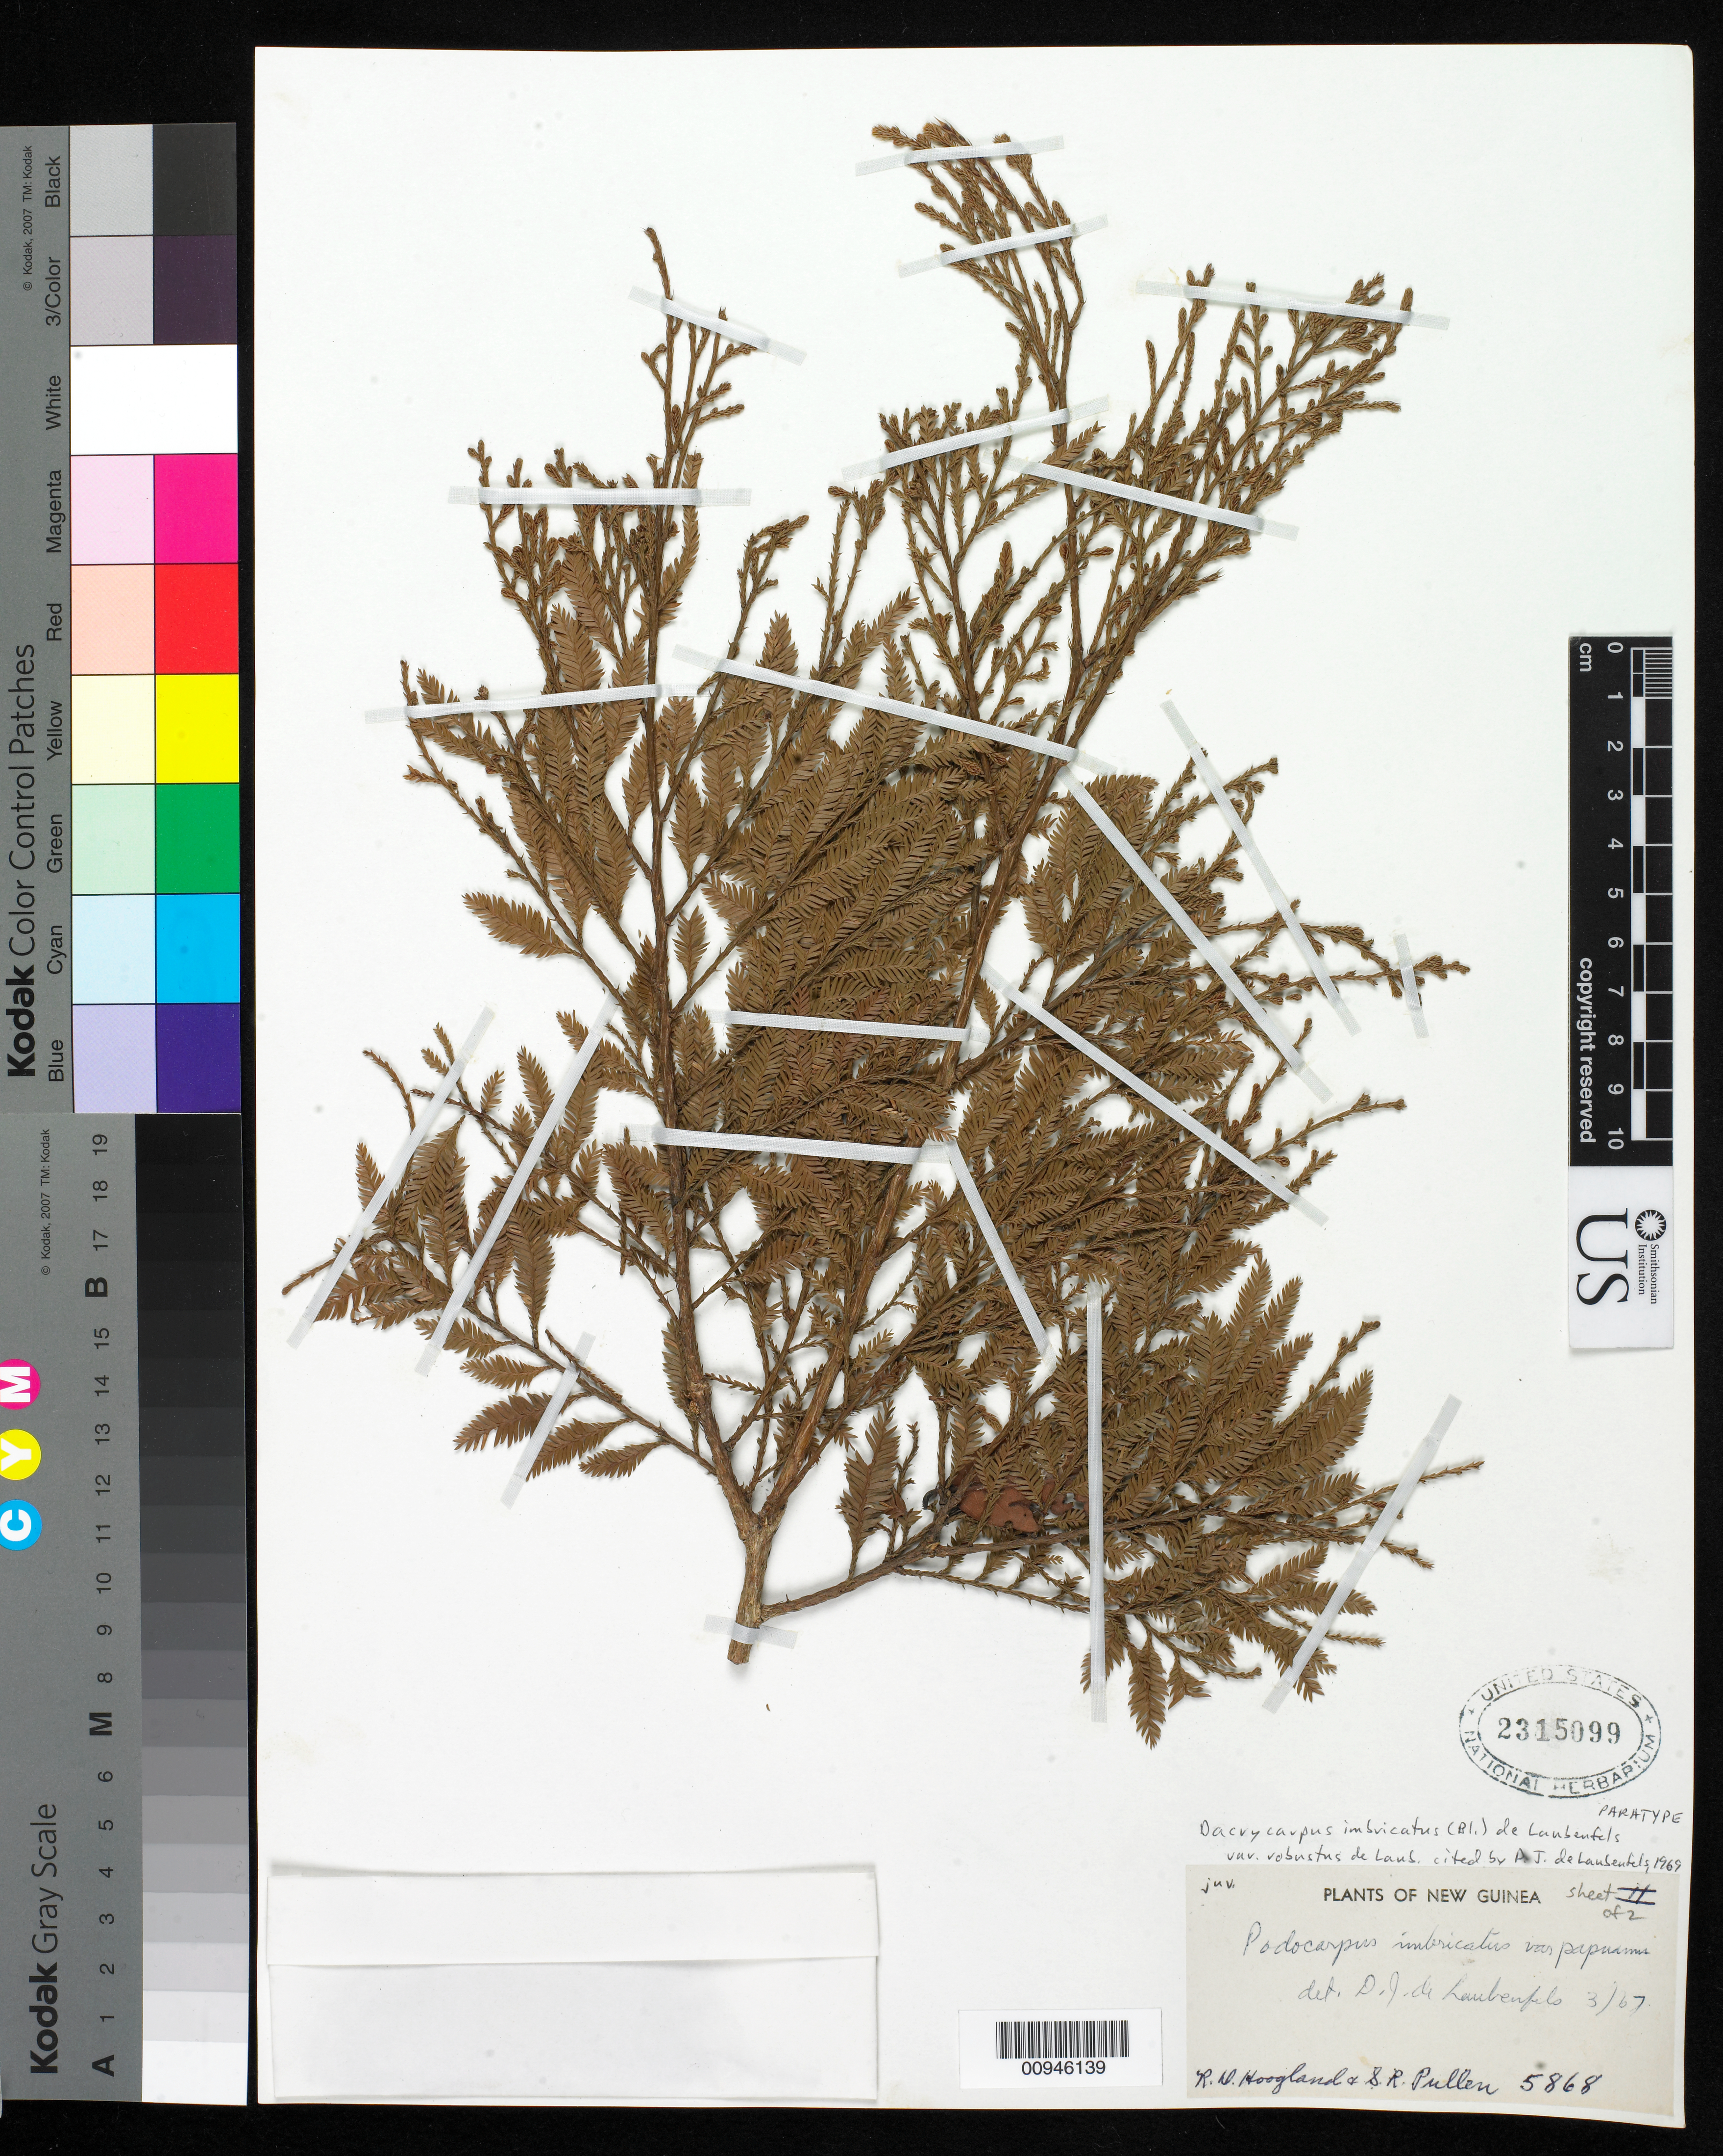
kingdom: Plantae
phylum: Tracheophyta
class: Pinopsida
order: Pinales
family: Podocarpaceae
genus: Dacrycarpus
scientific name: Dacrycarpus imbricatus var. robustus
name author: de Laub.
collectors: R. D. Hoogland & R. Pullen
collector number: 5868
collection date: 1956-08-13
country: Papua New Guinea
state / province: Western Highlands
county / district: Mount Hagen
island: New Guinea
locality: Near Wankit village on mountain slope ca 5 km SE of Mount Hagen station.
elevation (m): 2300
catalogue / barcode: US 2315099